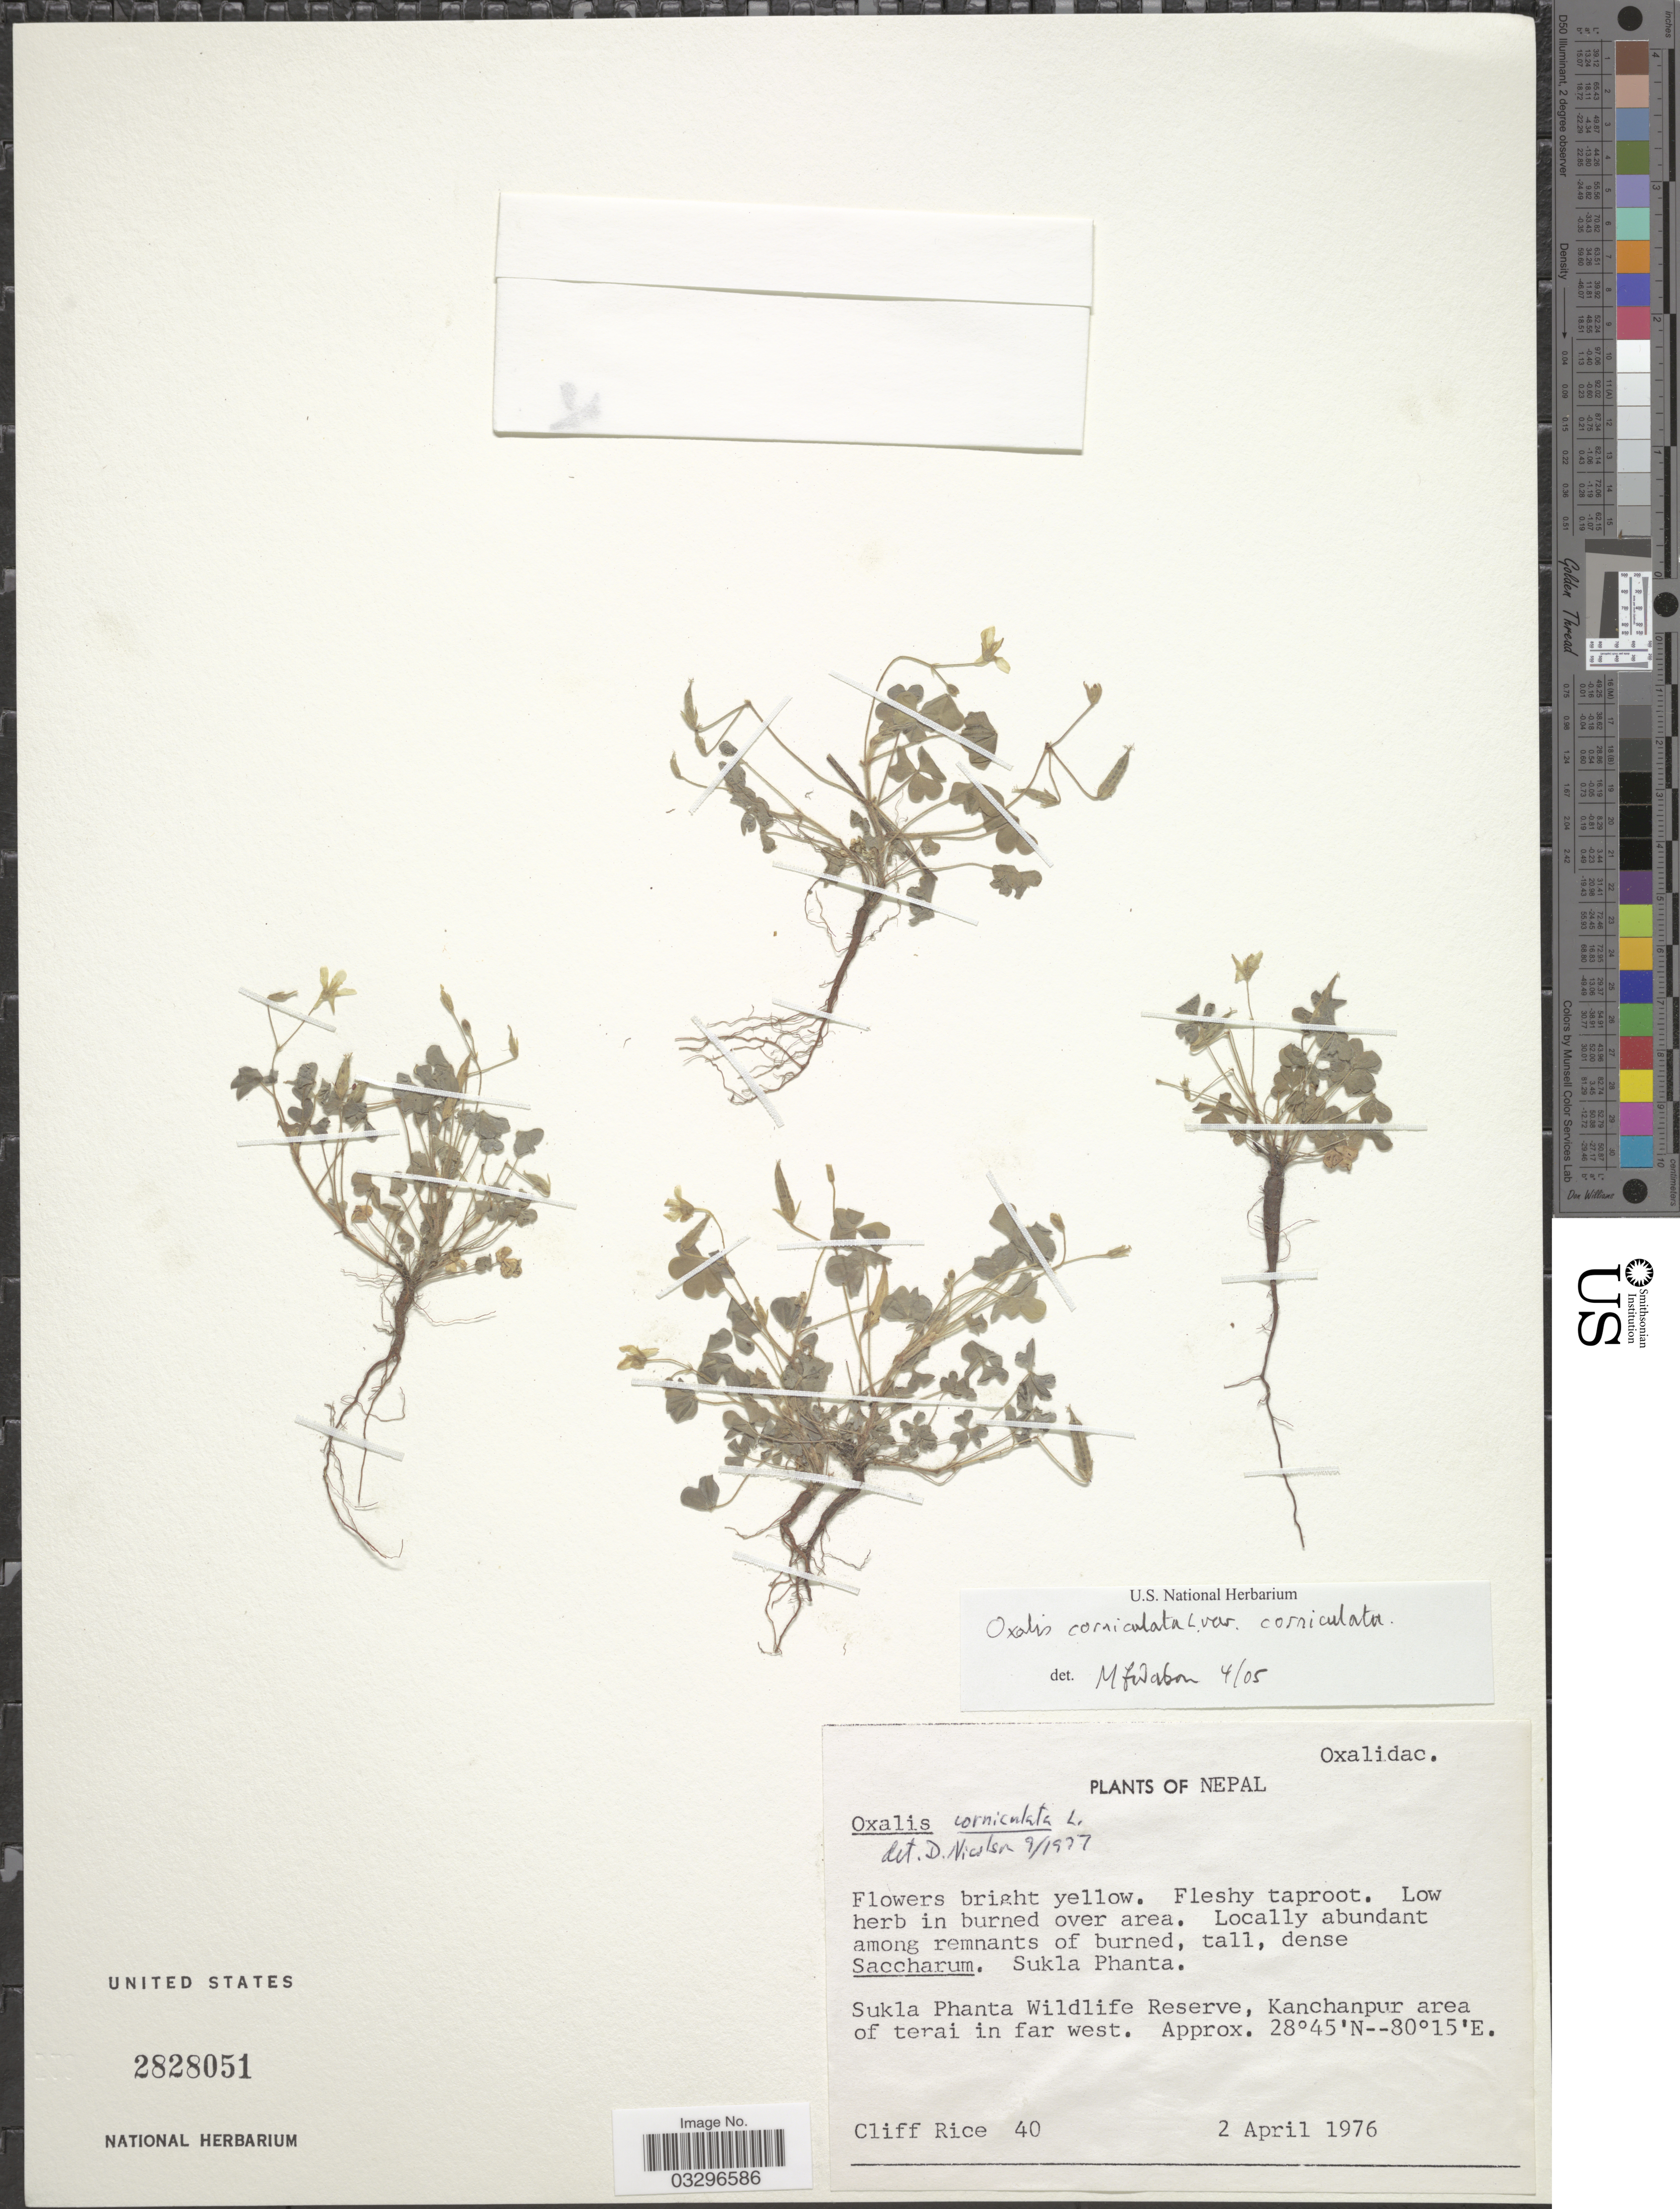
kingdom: Plantae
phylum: Tracheophyta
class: Magnoliopsida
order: Oxalidales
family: Oxalidaceae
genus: Oxalis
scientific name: Oxalis corniculata var. corniculata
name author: L.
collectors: C. Rice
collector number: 40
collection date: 1976-04-02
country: Nepal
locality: Sukla Phanta Wildlife Reserve, Kanchanpur area of terai in far west.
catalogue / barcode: US 2828051